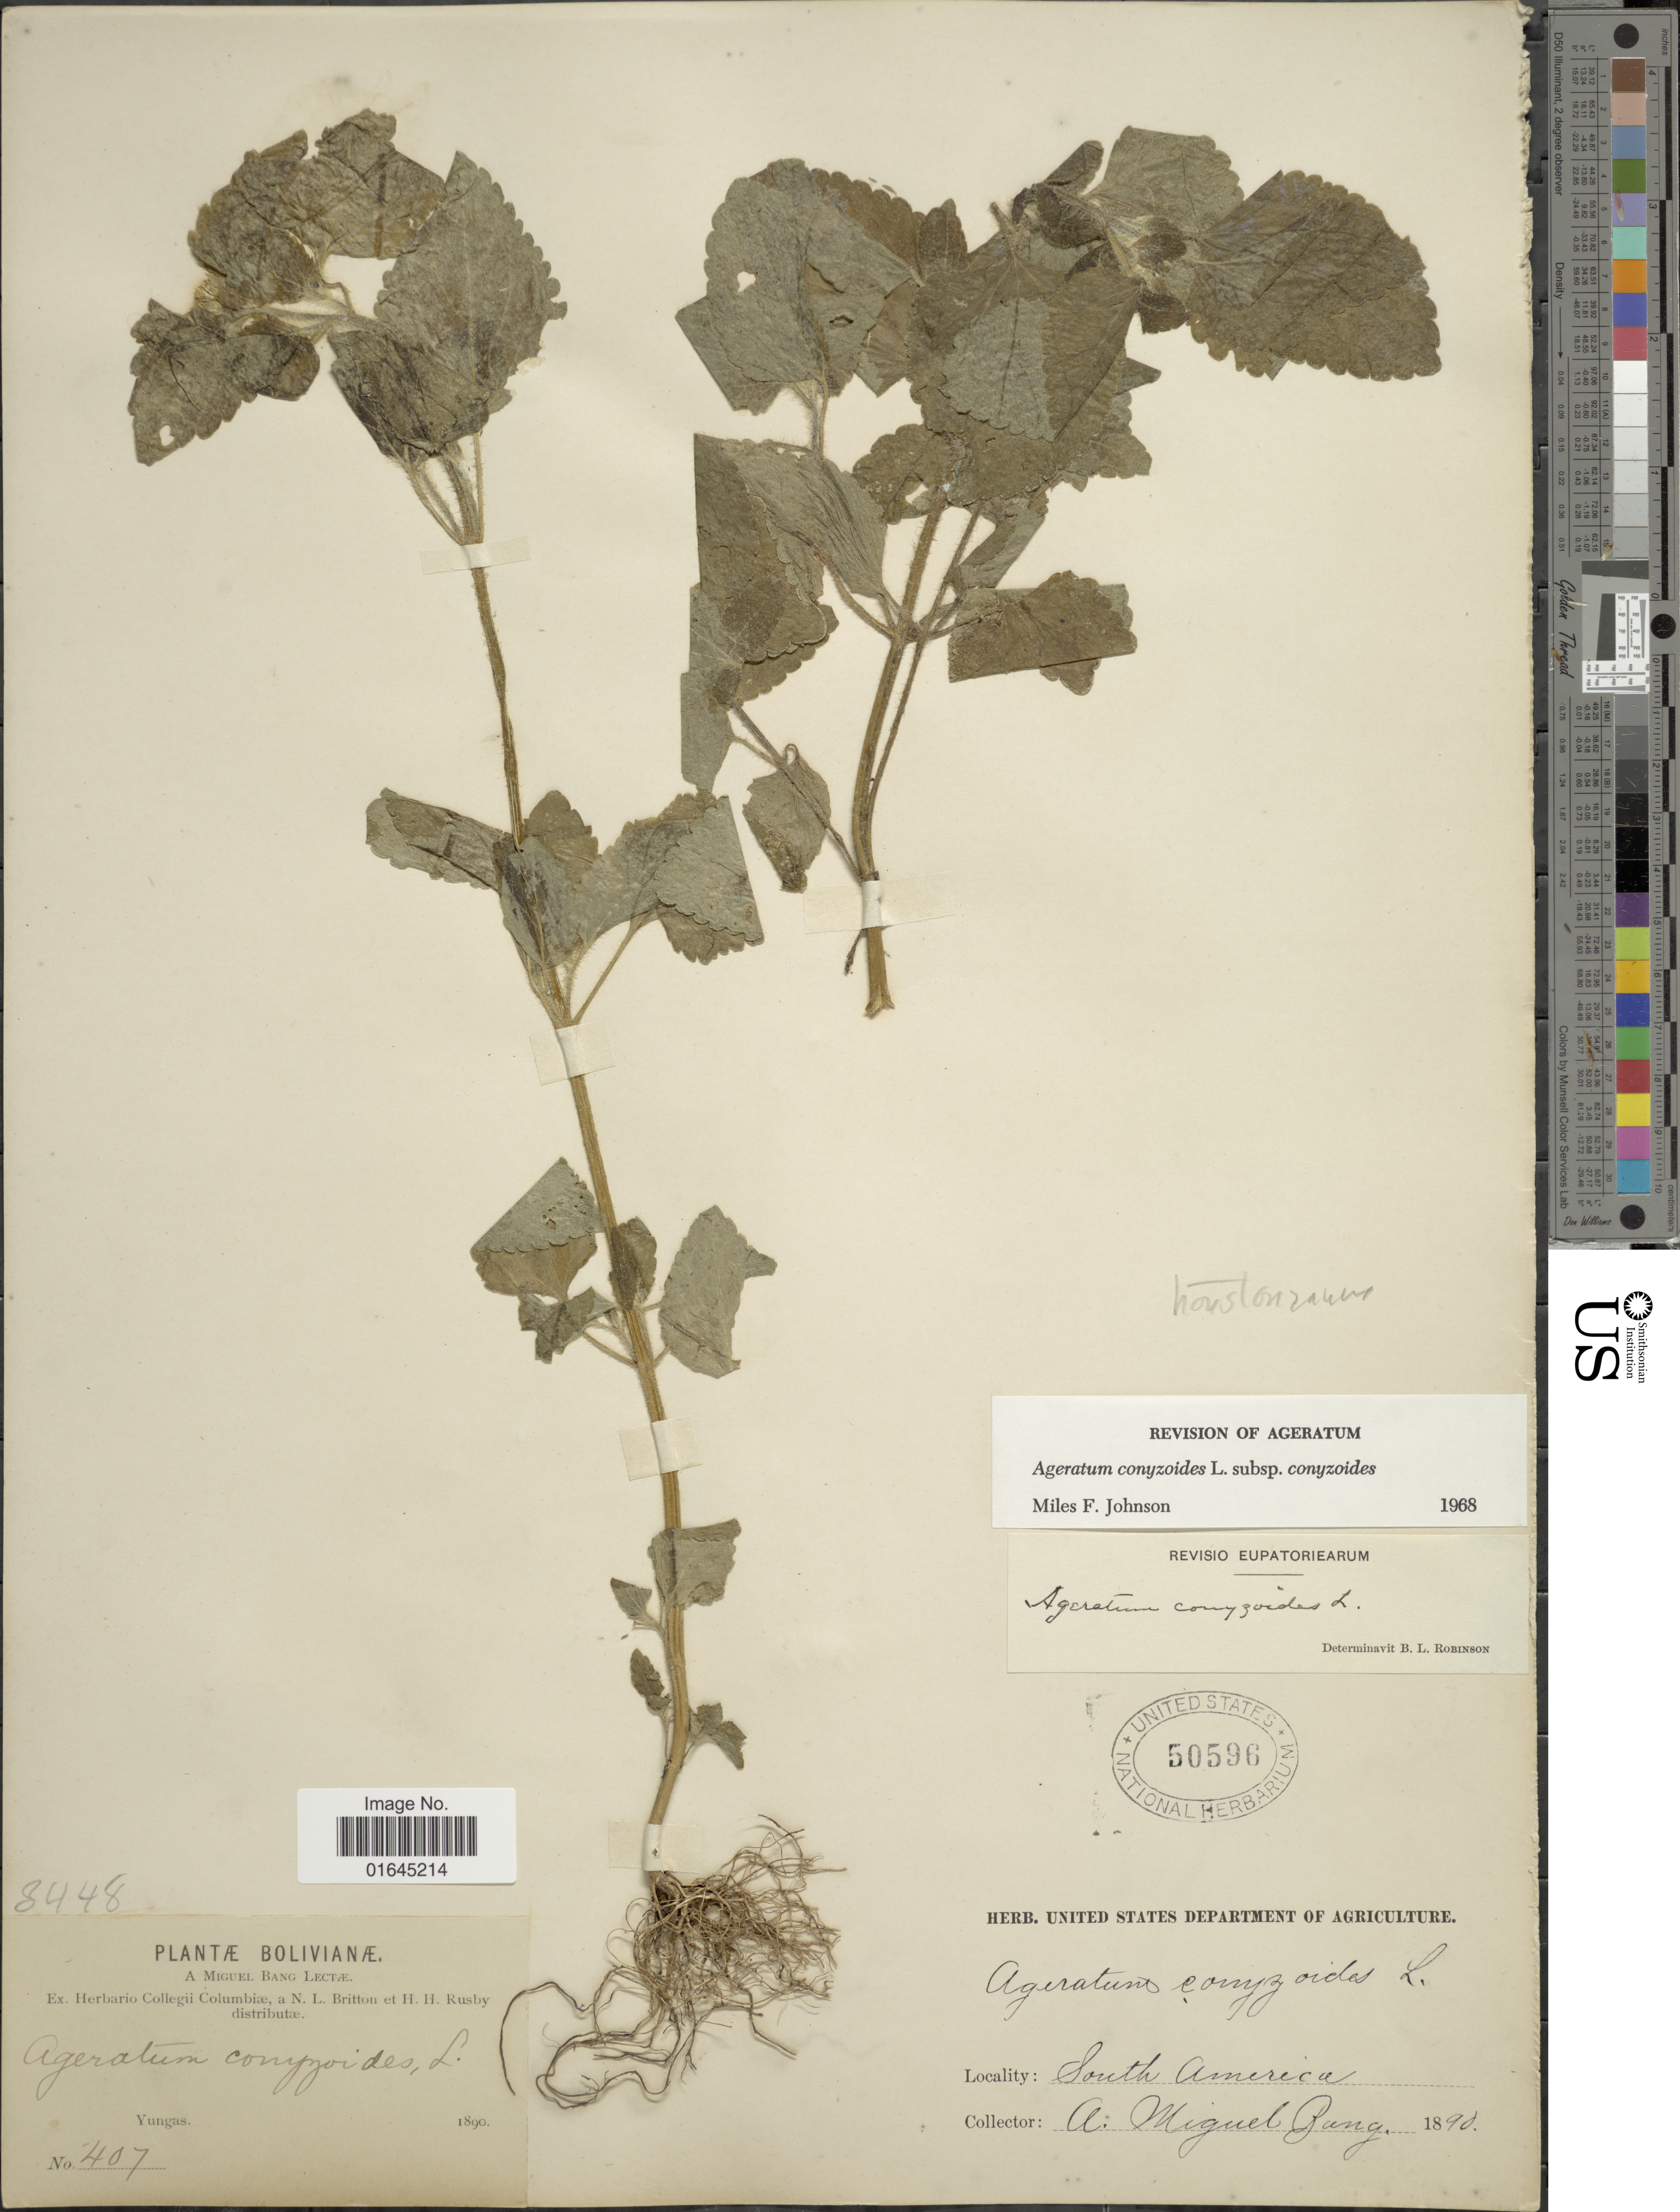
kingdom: Plantae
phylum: Tracheophyta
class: Magnoliopsida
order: Asterales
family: Asteraceae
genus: Ageratum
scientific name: Ageratum houstonianum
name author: Mill.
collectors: M. Bang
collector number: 407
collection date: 1890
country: Bolivia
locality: South America, Yungas.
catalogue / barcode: US 50596